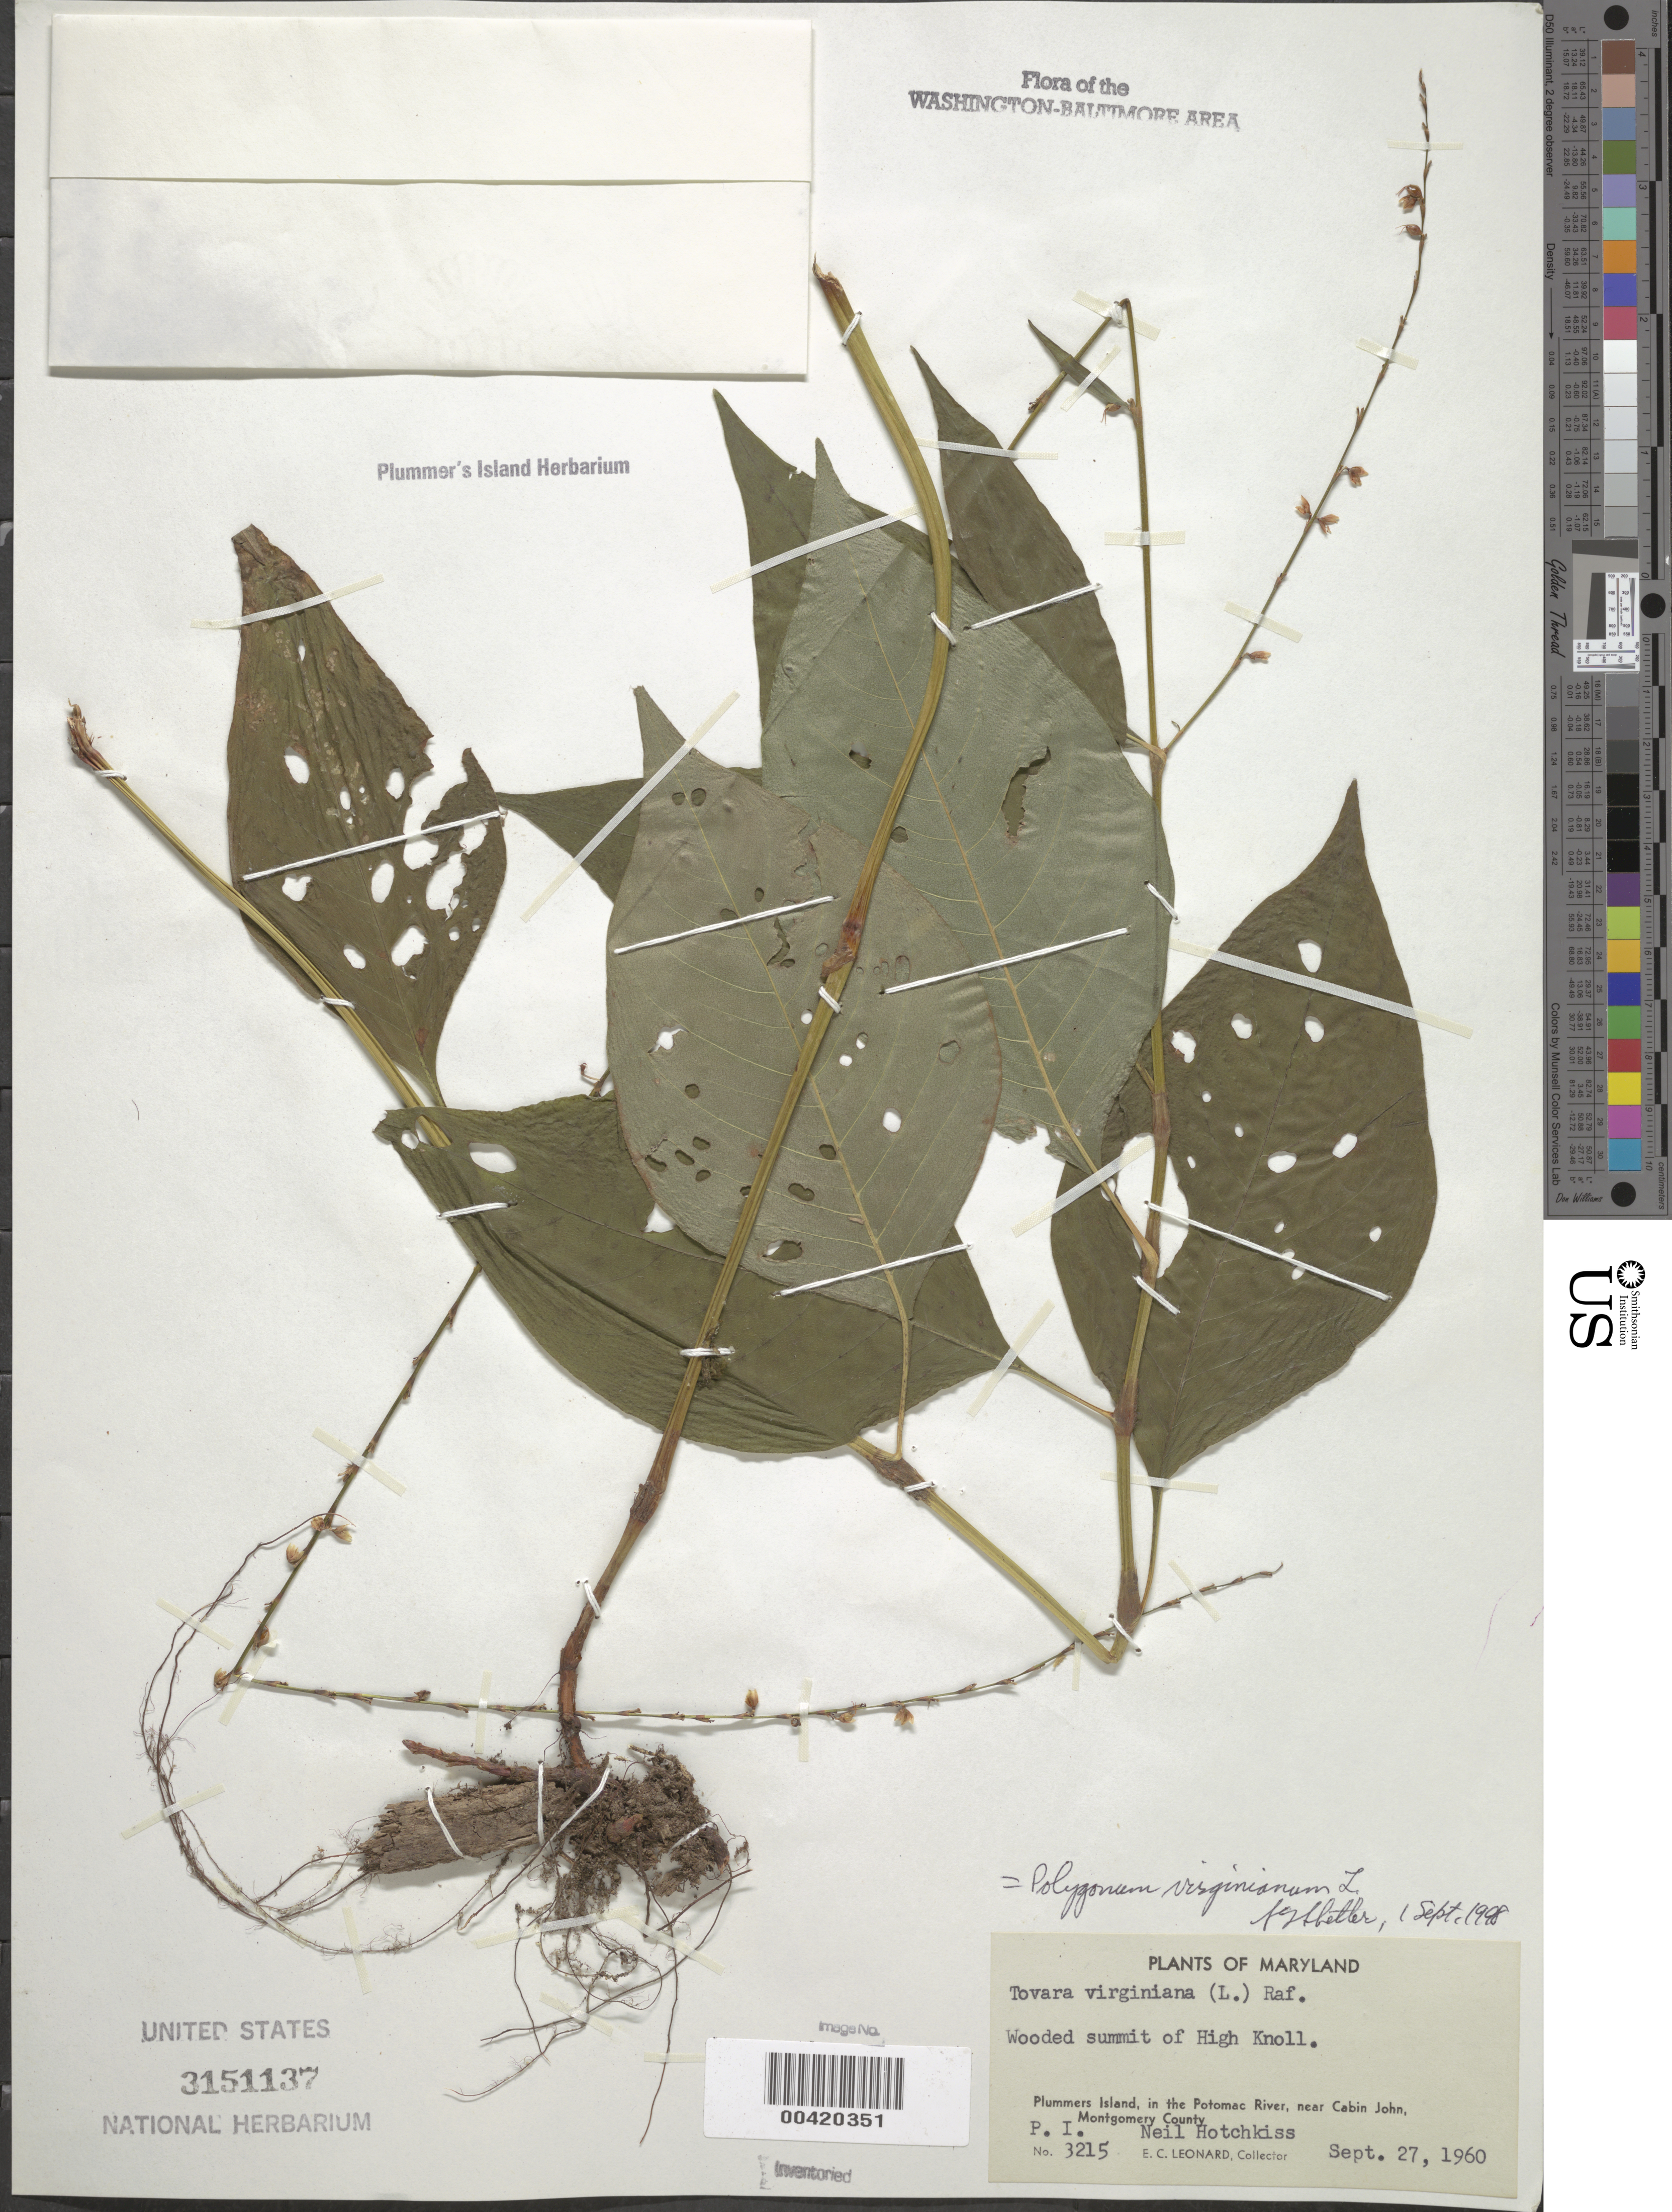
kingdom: Plantae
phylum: Tracheophyta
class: Magnoliopsida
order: Caryophyllales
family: Polygonaceae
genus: Persicaria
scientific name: Persicaria virginiana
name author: (L.) Gaertn.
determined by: Atha, D. E.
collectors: E. C. Leonard & N. Hotchkiss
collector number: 3215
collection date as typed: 27 Sep 1960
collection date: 1960-09-27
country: United States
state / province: Maryland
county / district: Montgomery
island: Plummers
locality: Plummer's Island; south shore Plummers Island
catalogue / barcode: US 3151137